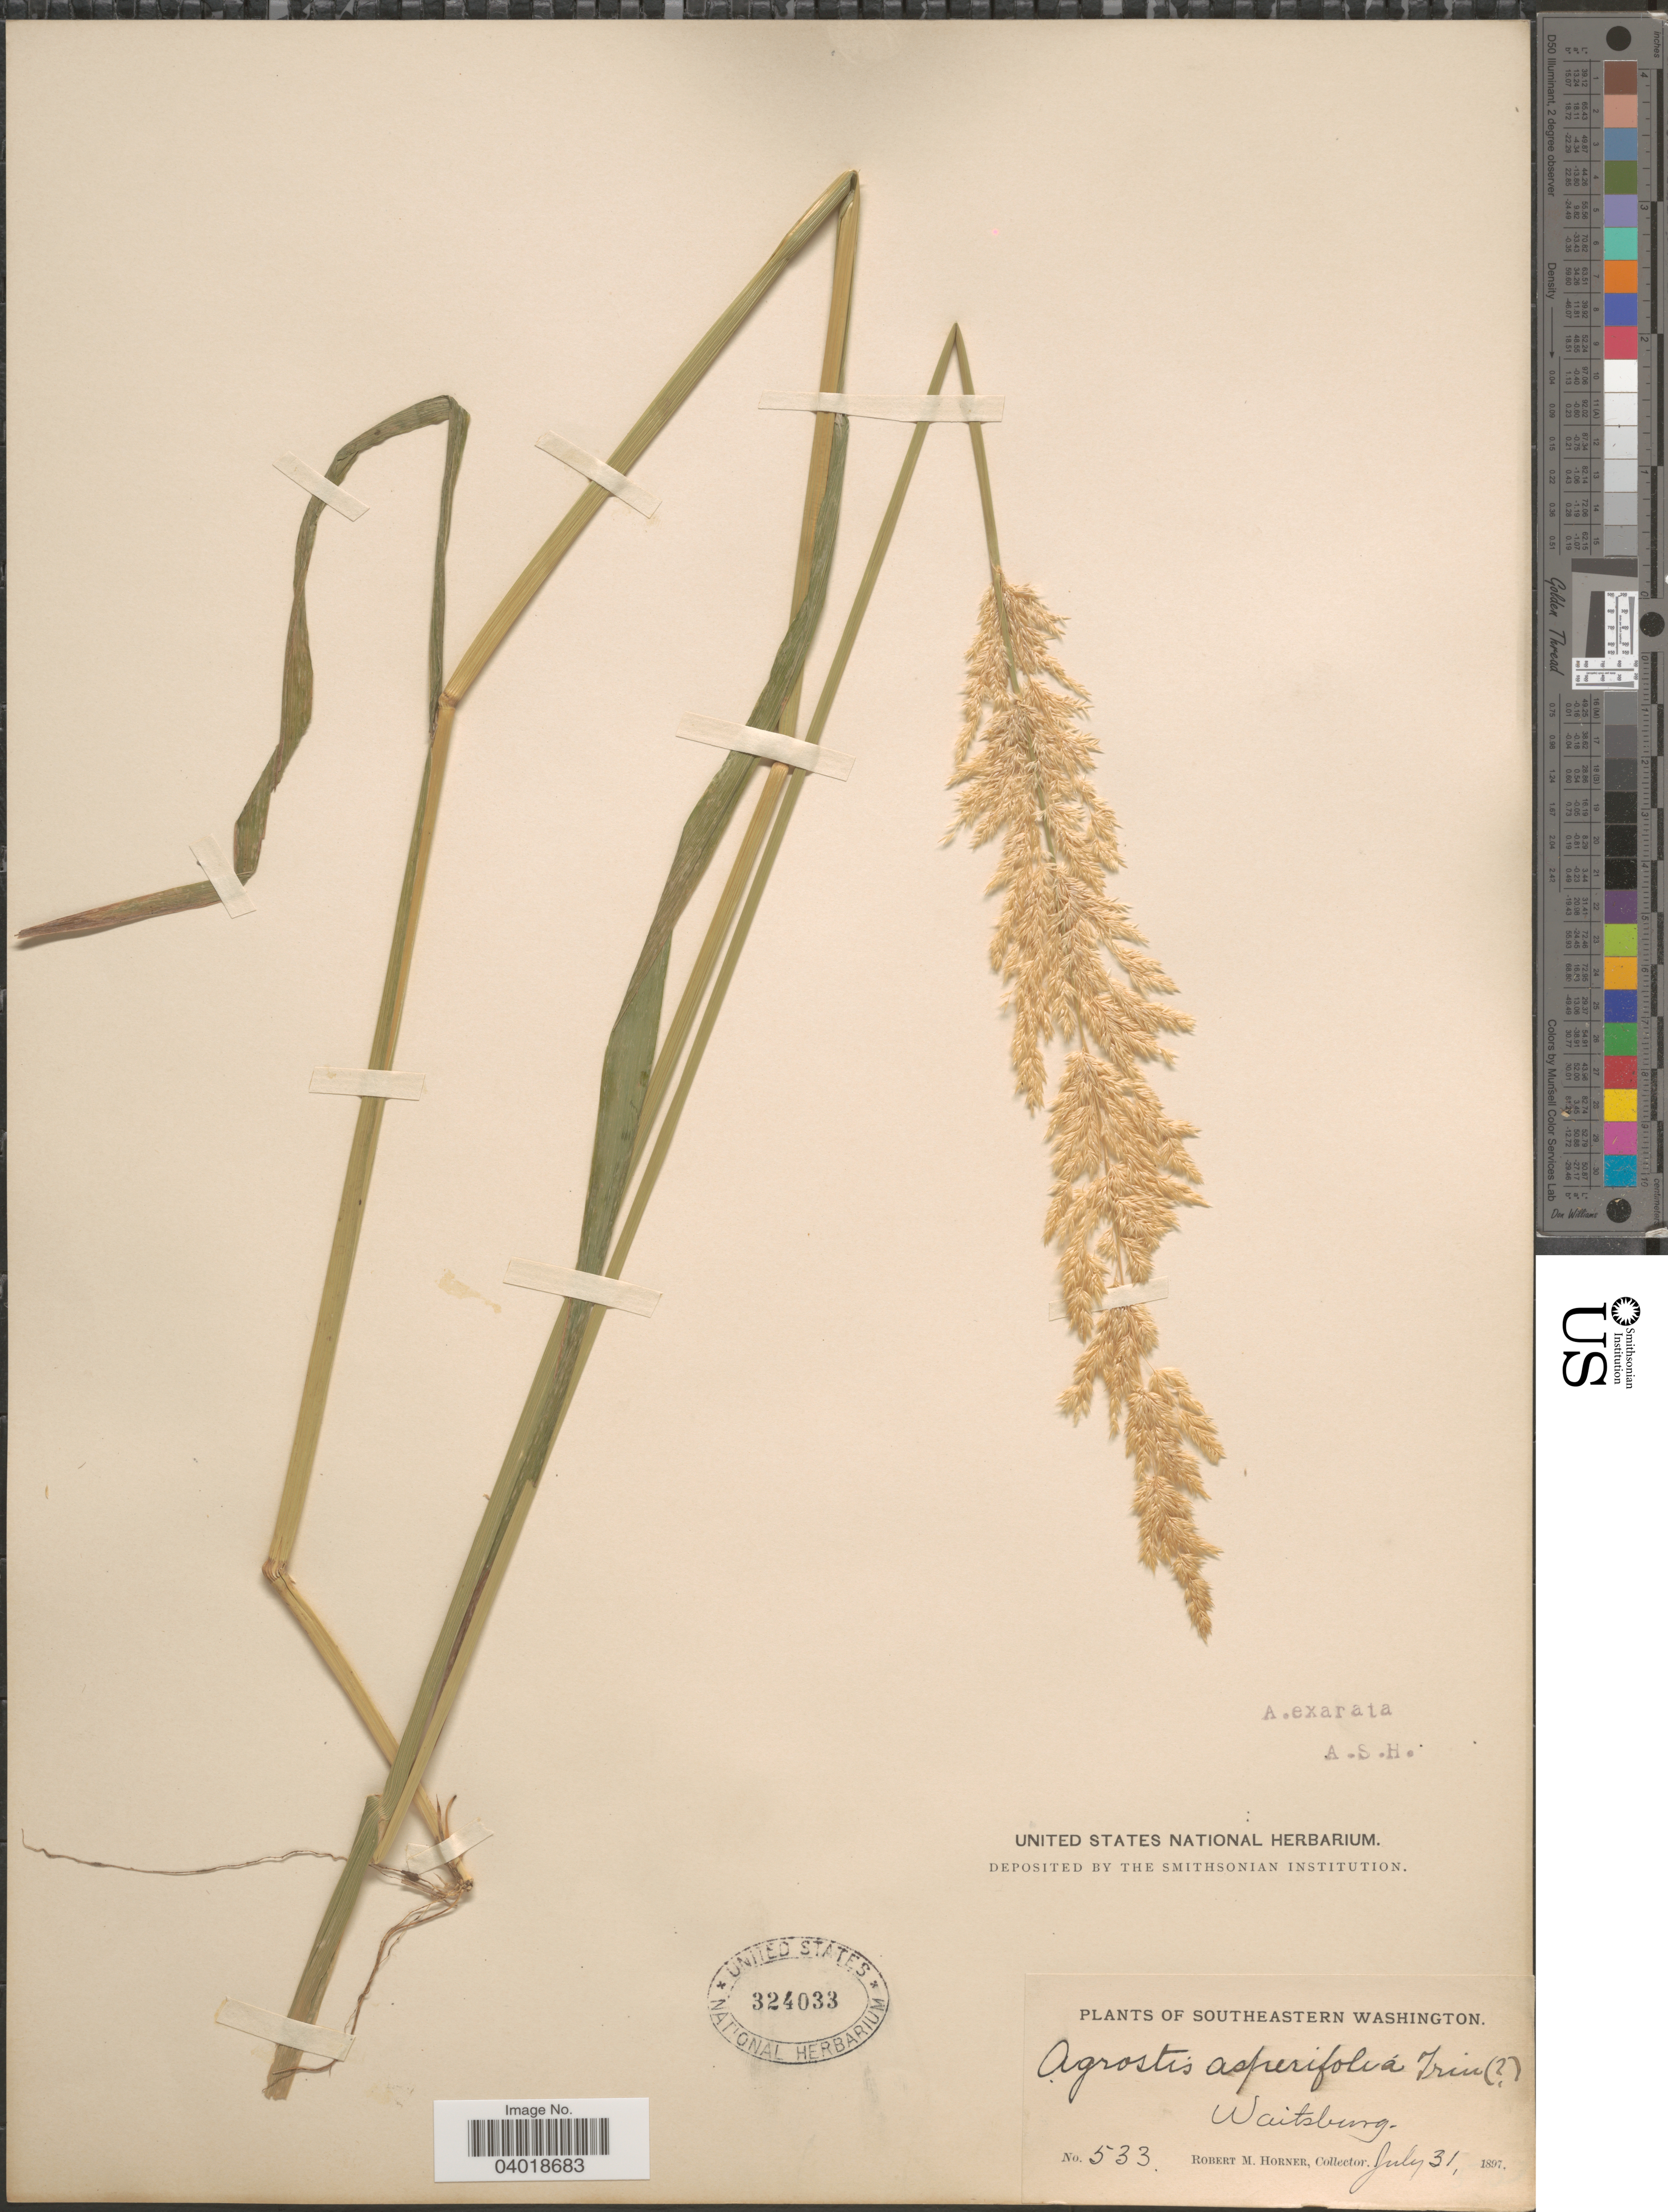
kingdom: Plantae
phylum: Tracheophyta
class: Liliopsida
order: Poales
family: Poaceae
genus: Agrostis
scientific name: Agrostis exarata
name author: Trin.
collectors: R. Horner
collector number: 533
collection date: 1897-07-31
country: United States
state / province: Washington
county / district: Walla Walla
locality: Southeastern Washington. Waitsburg.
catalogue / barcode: US 324033